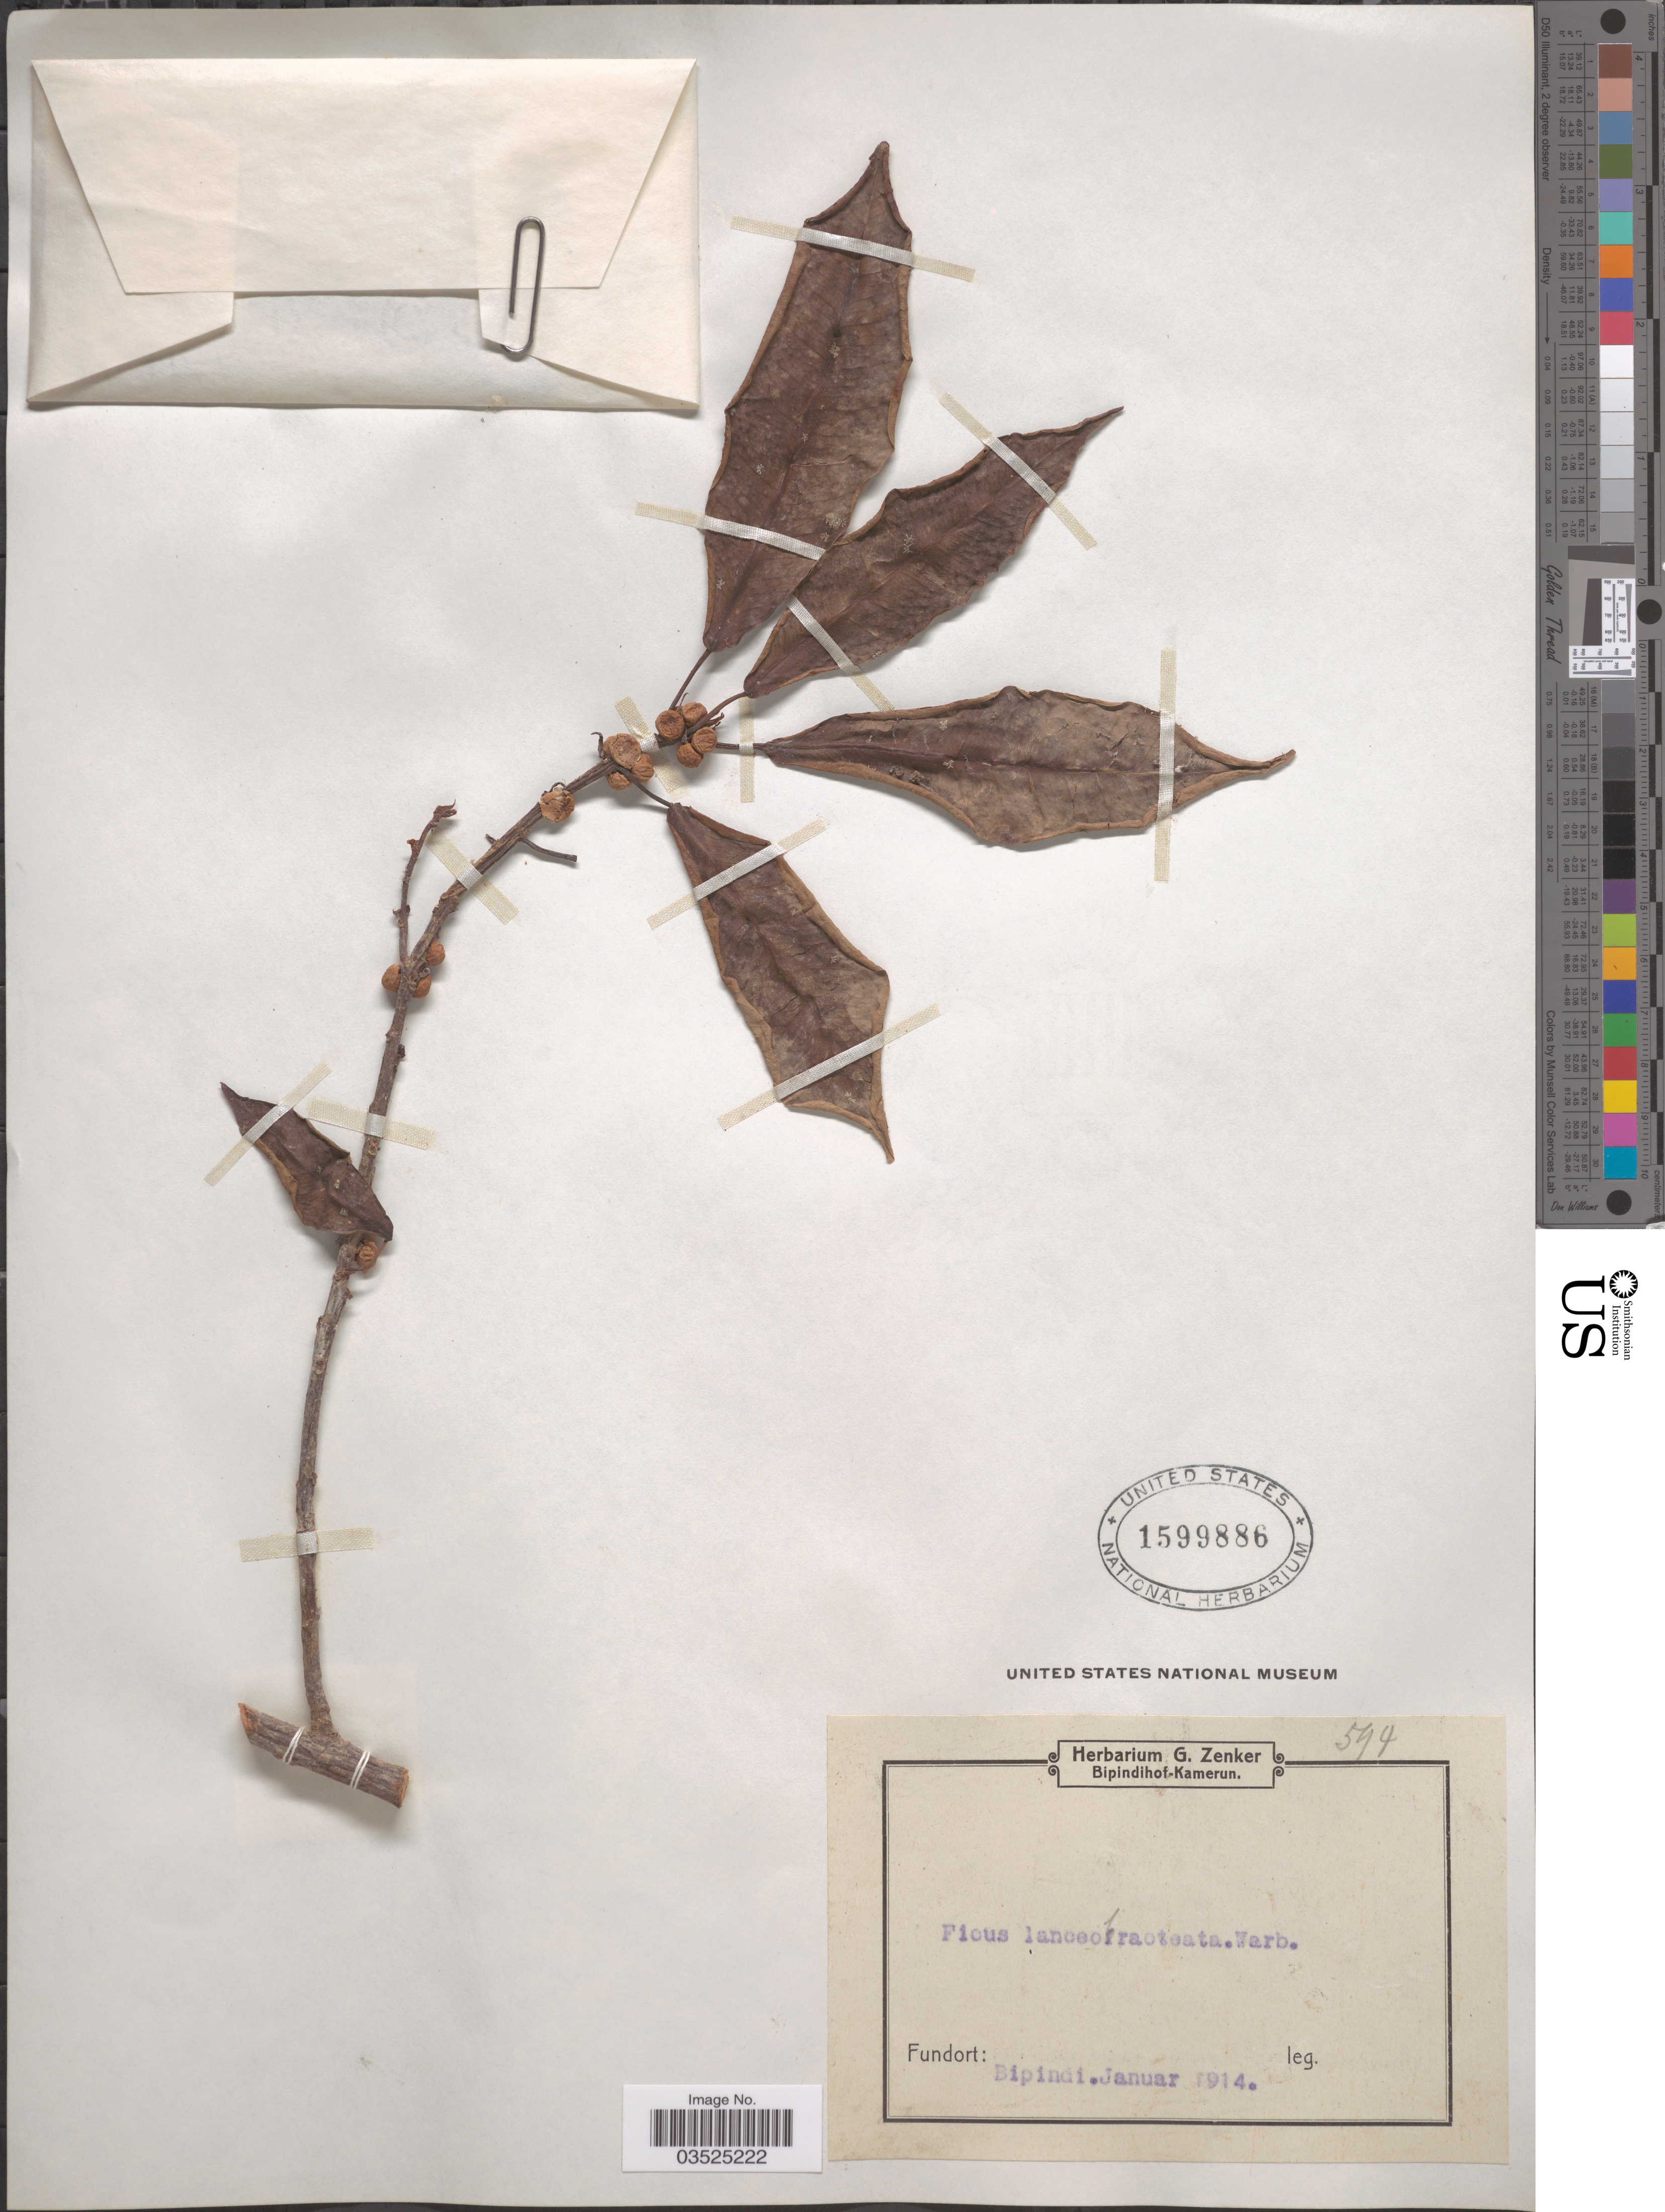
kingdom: Plantae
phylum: Tracheophyta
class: Magnoliopsida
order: Rosales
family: Moraceae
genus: Ficus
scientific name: Ficus lanceobracteata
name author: Warb.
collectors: G. A. Zenker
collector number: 594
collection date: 1914-01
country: Cameroon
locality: Bipindi.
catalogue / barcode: US 1599886